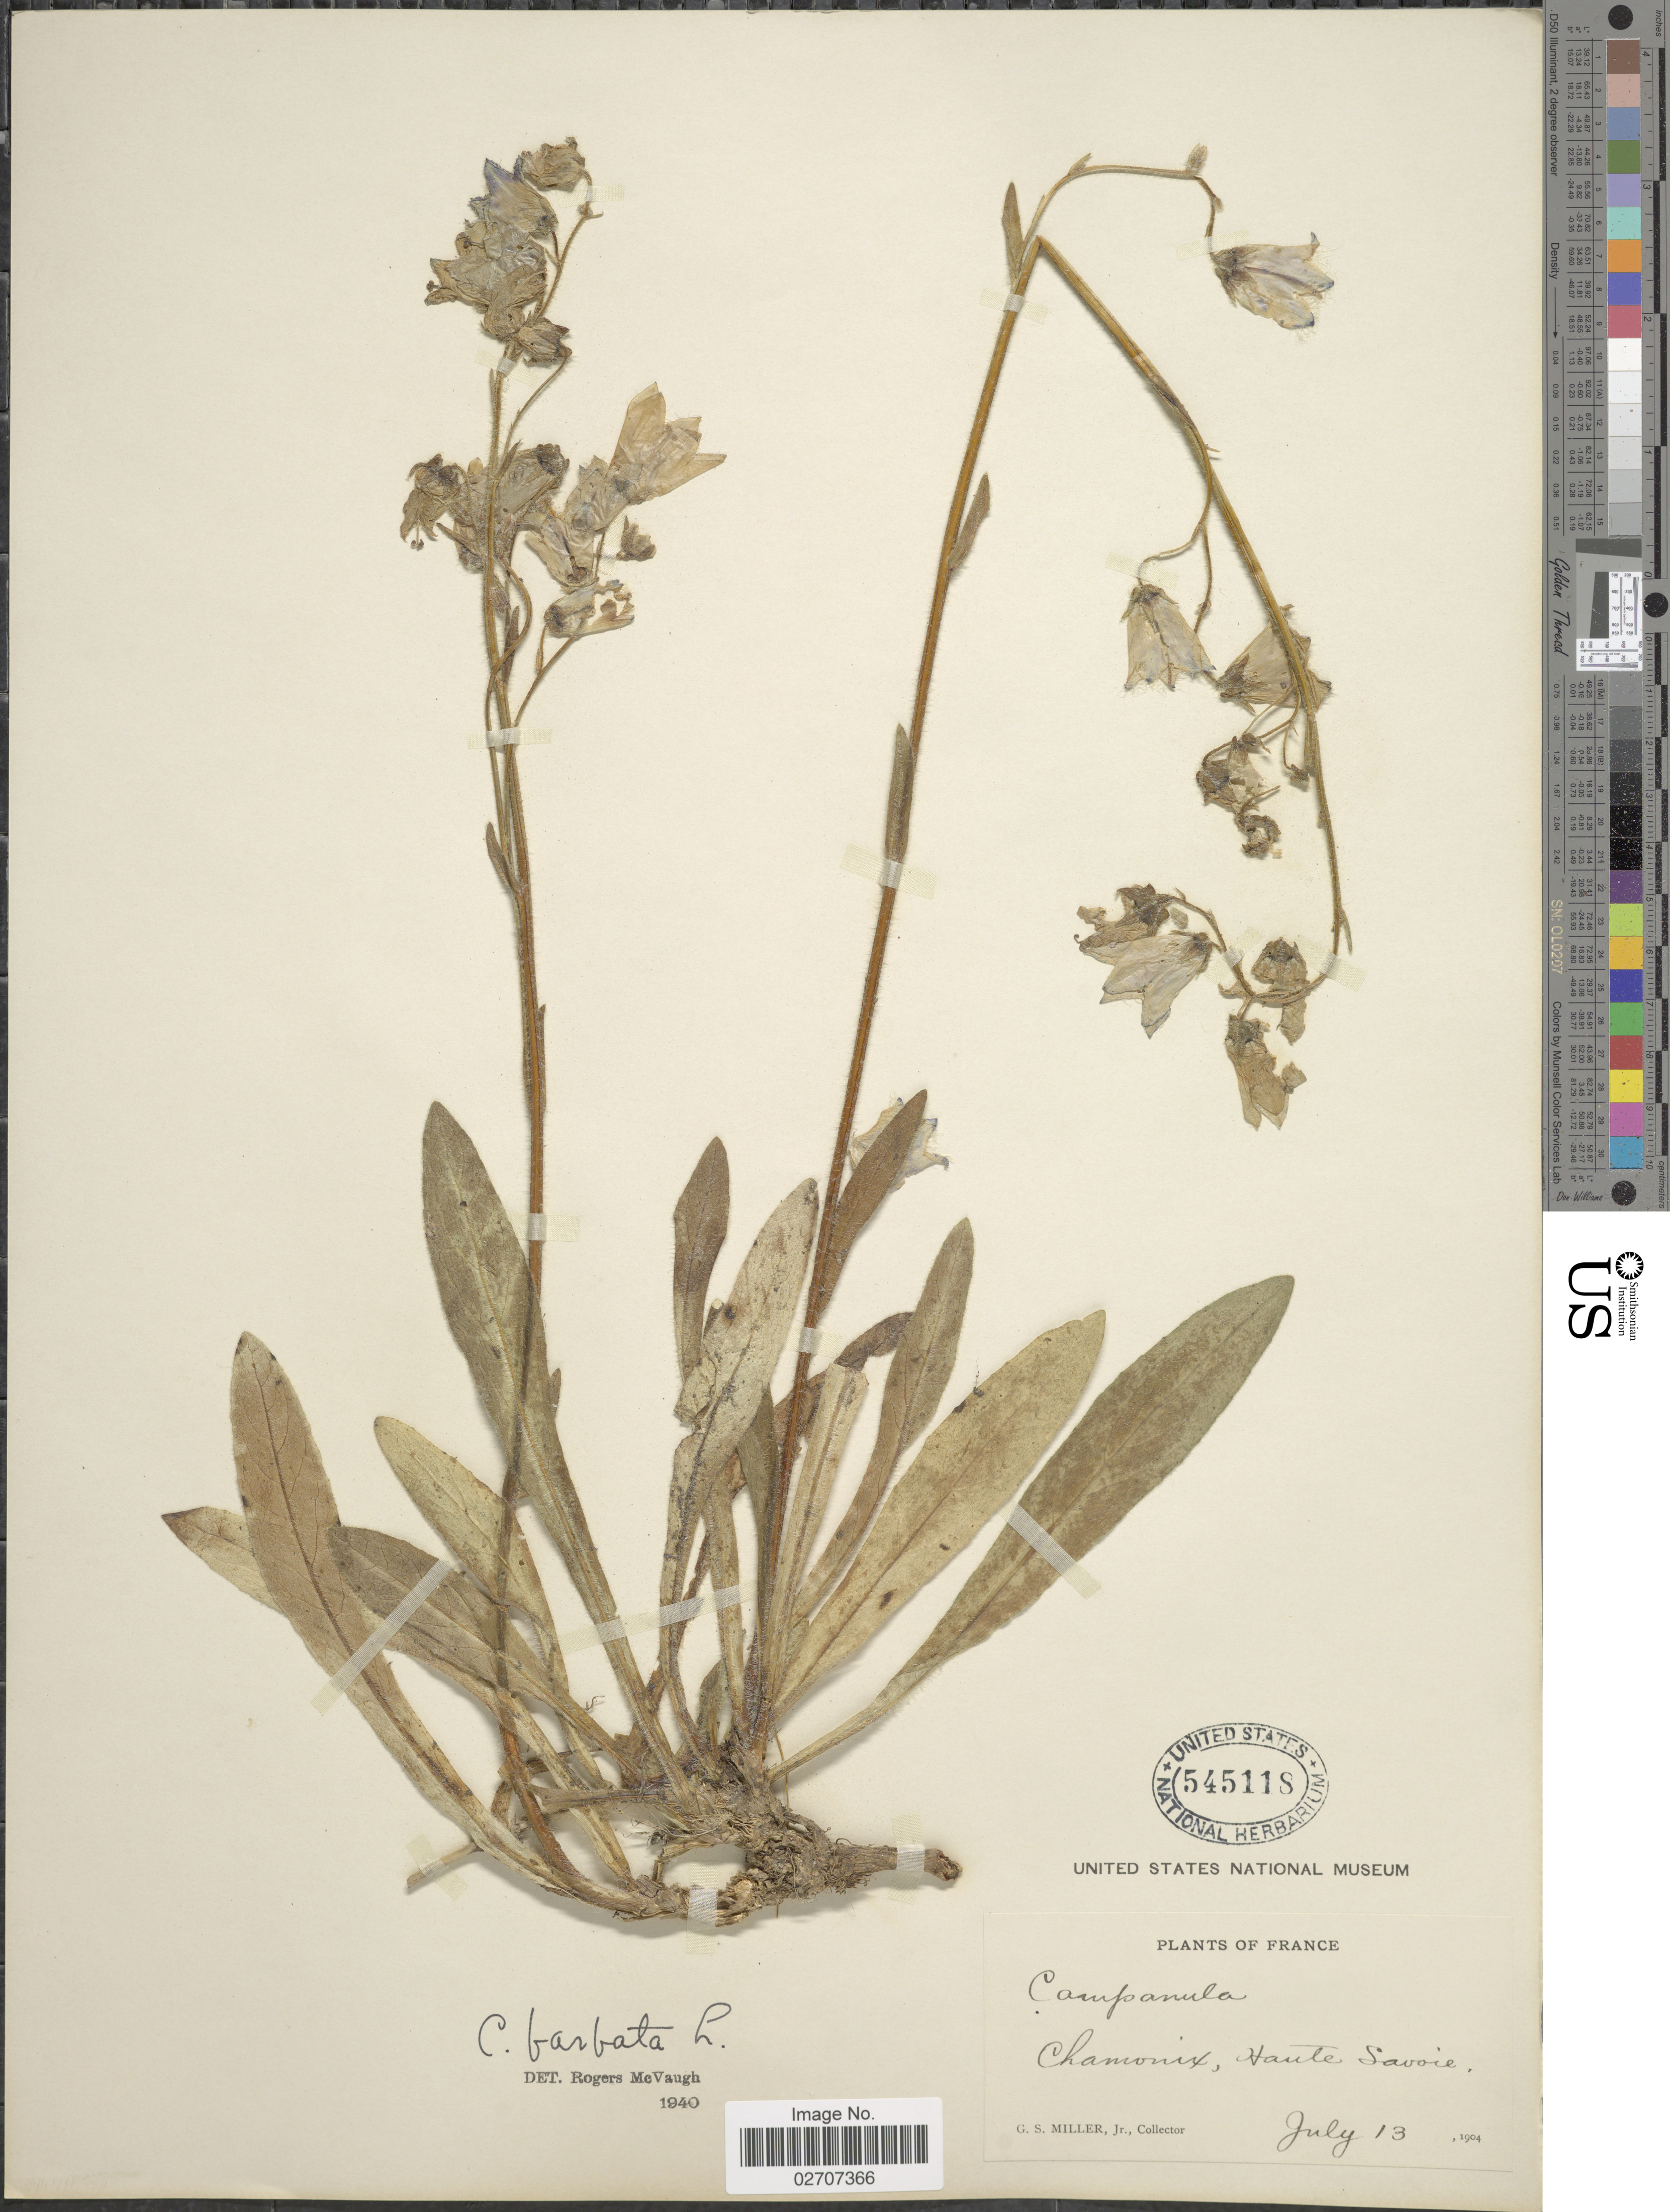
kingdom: Plantae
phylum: Tracheophyta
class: Magnoliopsida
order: Asterales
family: Campanulaceae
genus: Campanula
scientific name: Campanula barbata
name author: L.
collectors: G. S. Miller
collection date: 1904-07-13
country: France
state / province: Auvergne-Rhône-Alpes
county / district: Haute-Savoie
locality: Chamonix, Haute Savoie.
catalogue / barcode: US 545118